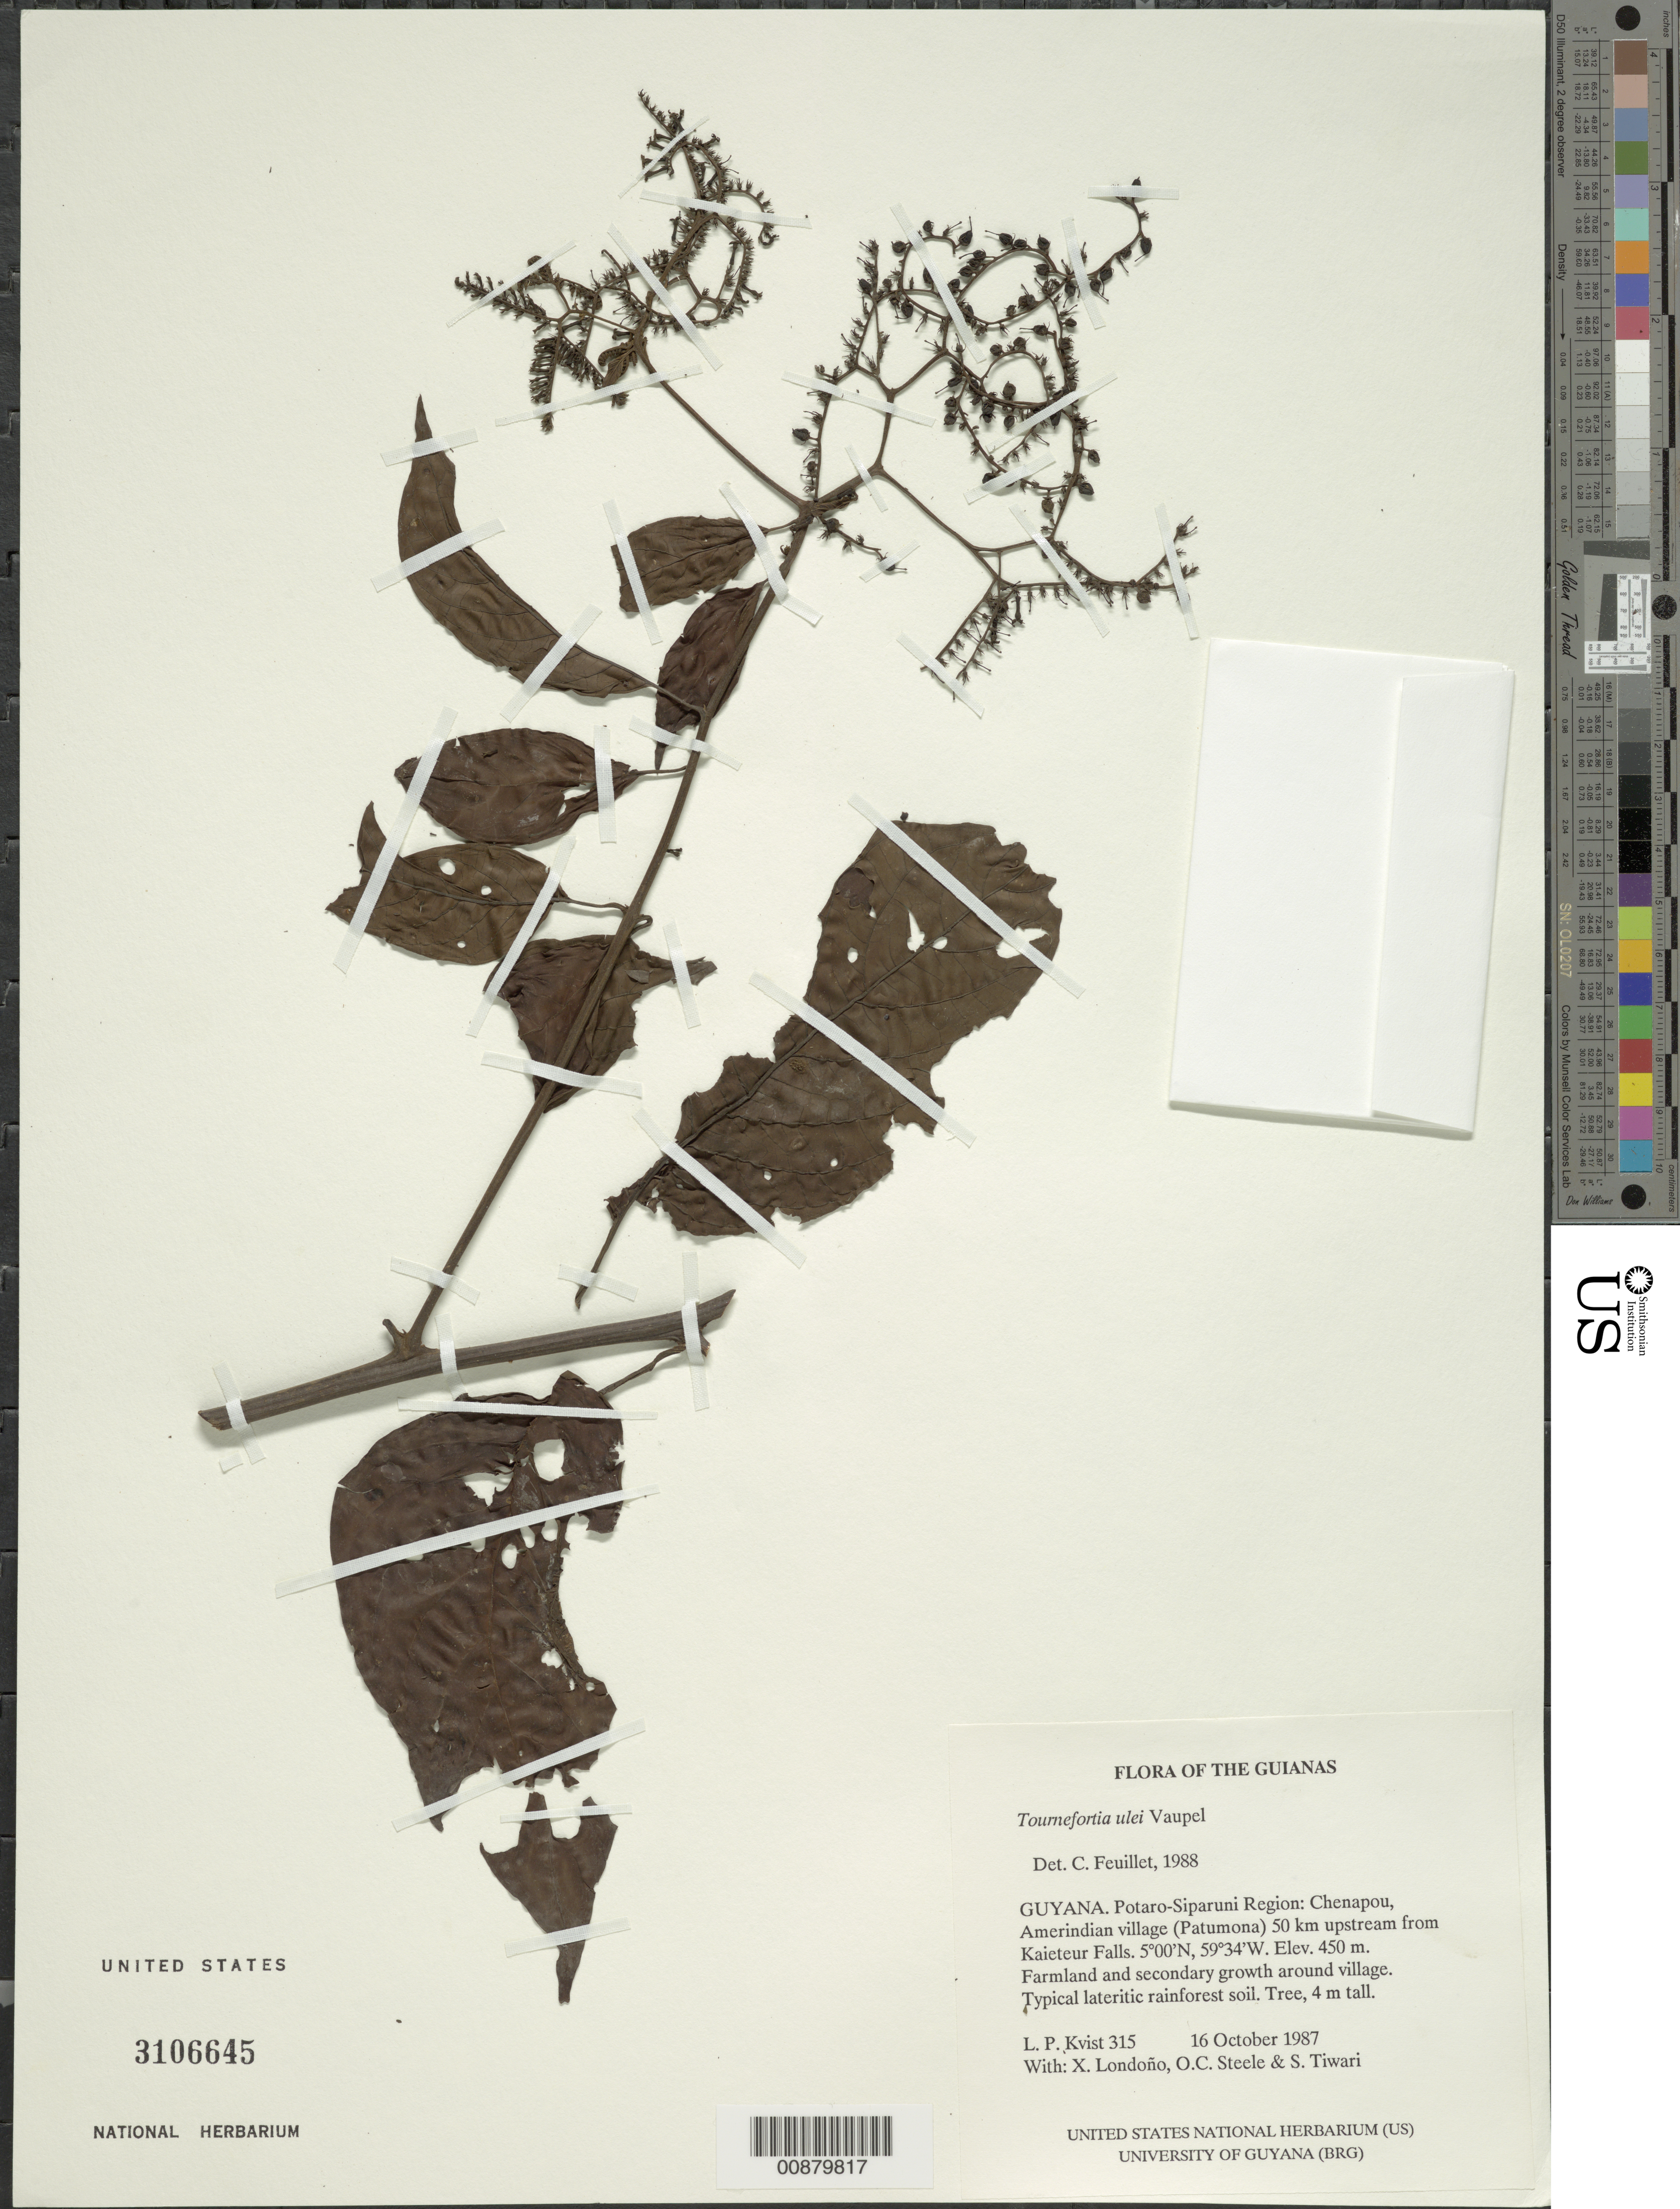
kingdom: Plantae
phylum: Tracheophyta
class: Magnoliopsida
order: Boraginales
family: Heliotropiaceae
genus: Tournefortia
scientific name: Tournefortia ulei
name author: Vaupel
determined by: Feuillet, C.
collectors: L. P. Kvist, X. Londoño, O. C. Steele & S. Tiwari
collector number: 315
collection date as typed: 16 October 1987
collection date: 1987-10-16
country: Guyana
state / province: Potaro-Siparuni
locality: Chenapou, Amerindian village (Patumona) 50 km upstream from Kaieteur Falls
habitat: Farmland and secondary growth around village. Typical lateritic rainforest soil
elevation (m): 450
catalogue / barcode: US 3106645